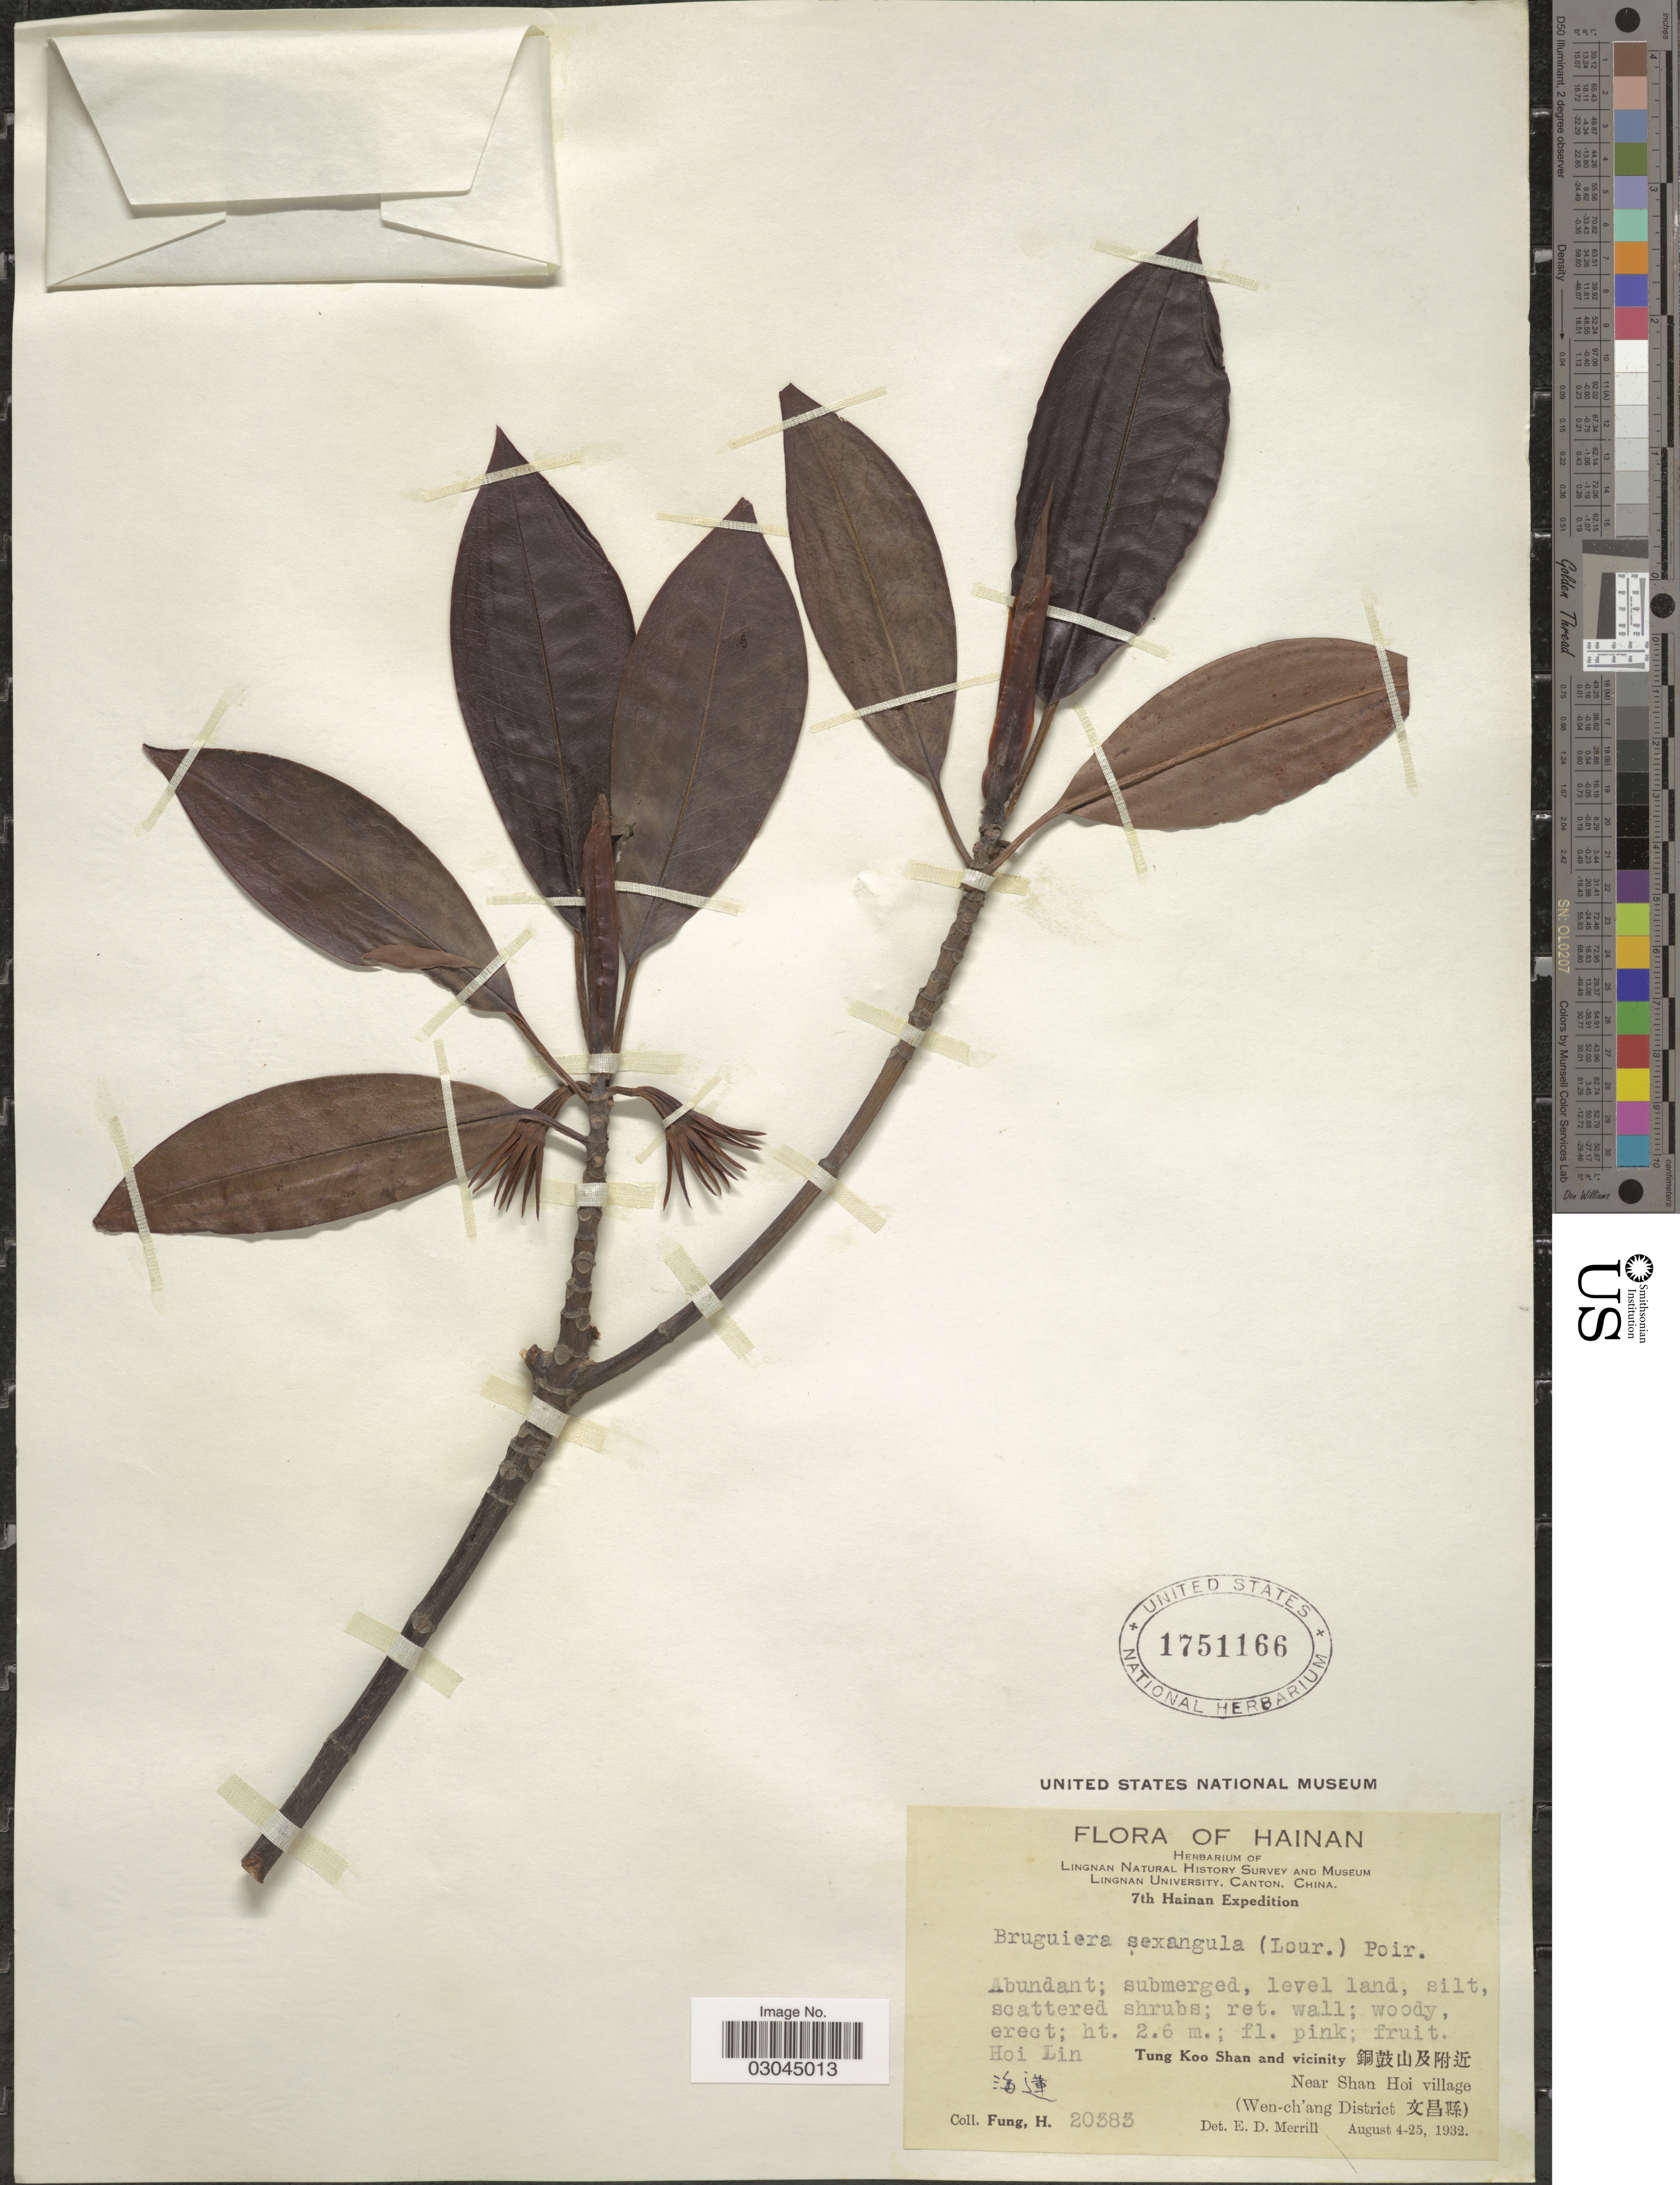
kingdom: Plantae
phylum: Tracheophyta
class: Magnoliopsida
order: Malpighiales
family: Rhizophoraceae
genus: Bruguiera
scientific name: Bruguiera sexangula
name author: (Lour.) Poir.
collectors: H. Fung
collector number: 20383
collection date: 1932-08-04/1932-08-25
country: China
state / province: Hainan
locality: Hoi Lin, Tung Koo Shan and vicinity, Near Shan Hoi village (Wen-ch'ang District).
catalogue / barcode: US 1751166